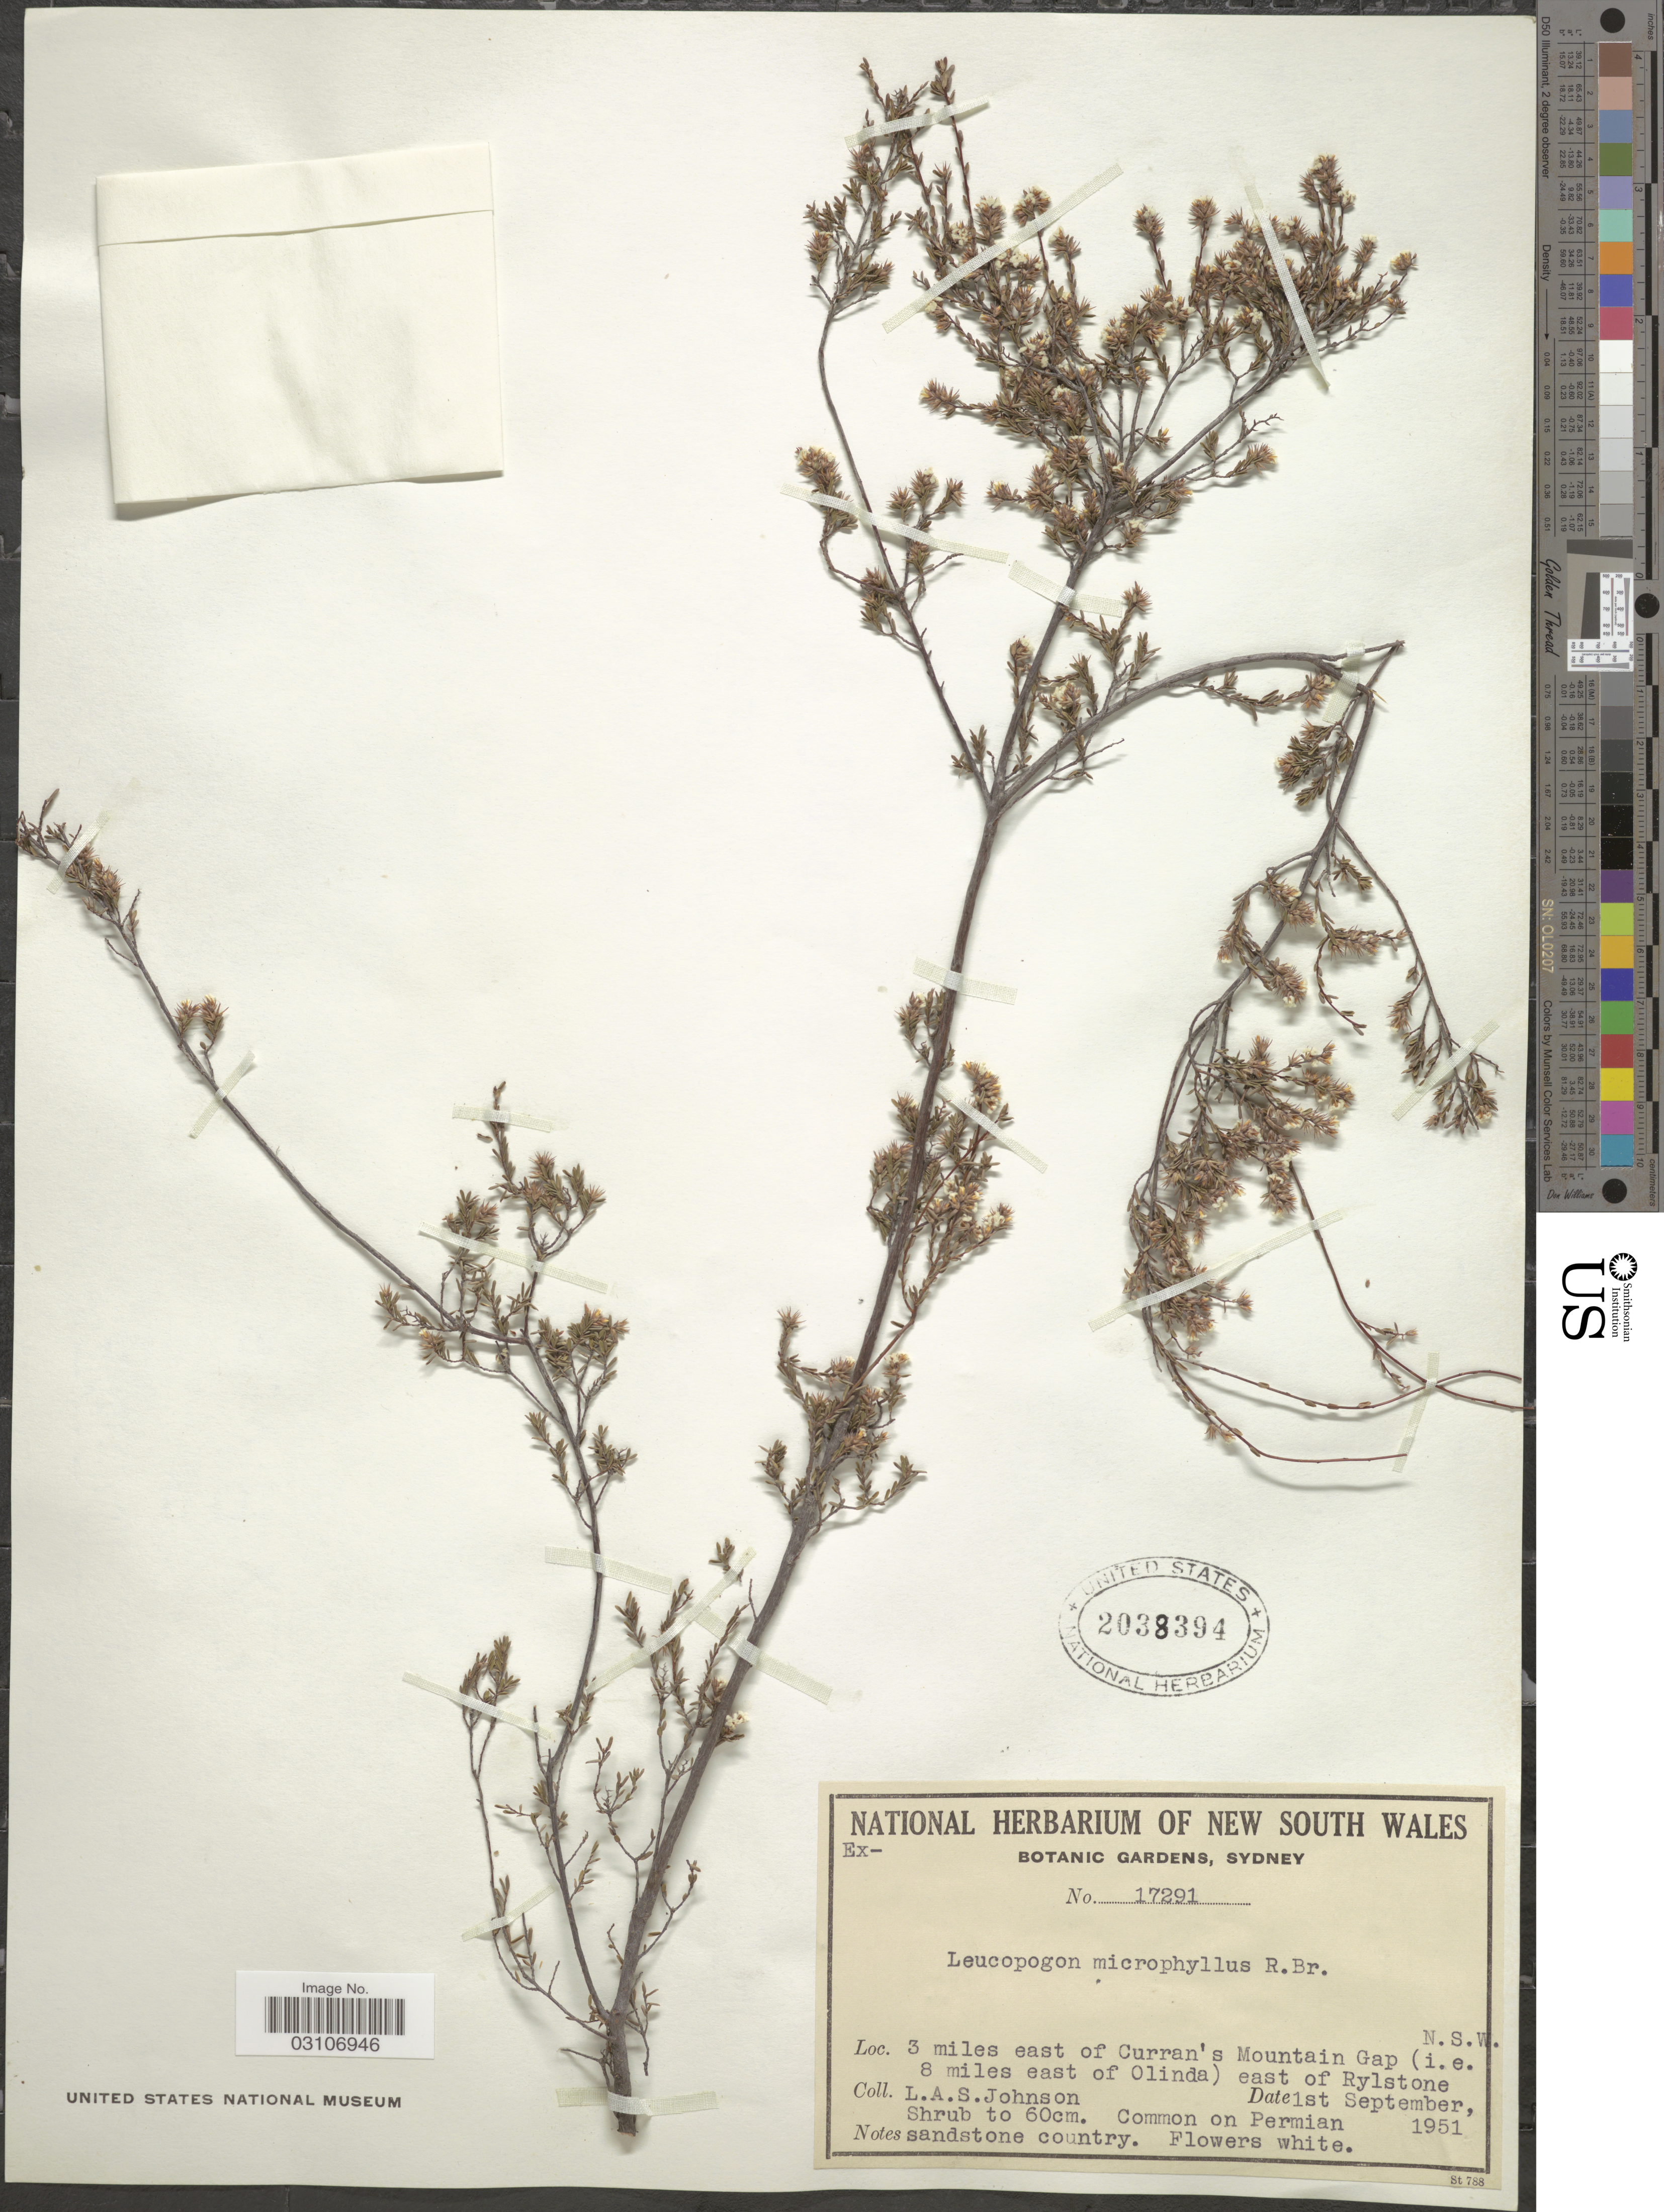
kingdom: Plantae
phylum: Tracheophyta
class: Magnoliopsida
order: Ericales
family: Ericaceae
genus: Leucopogon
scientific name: Leucopogon microphyllus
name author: R. Br.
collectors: L. A. S. Johnson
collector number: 17291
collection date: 1951-09-01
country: Australia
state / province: New South Wales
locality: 3 miles east of Curran's Mountain Gap (i. e. 8 miles east of Olinda) east of Rylstone.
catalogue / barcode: US 2038394